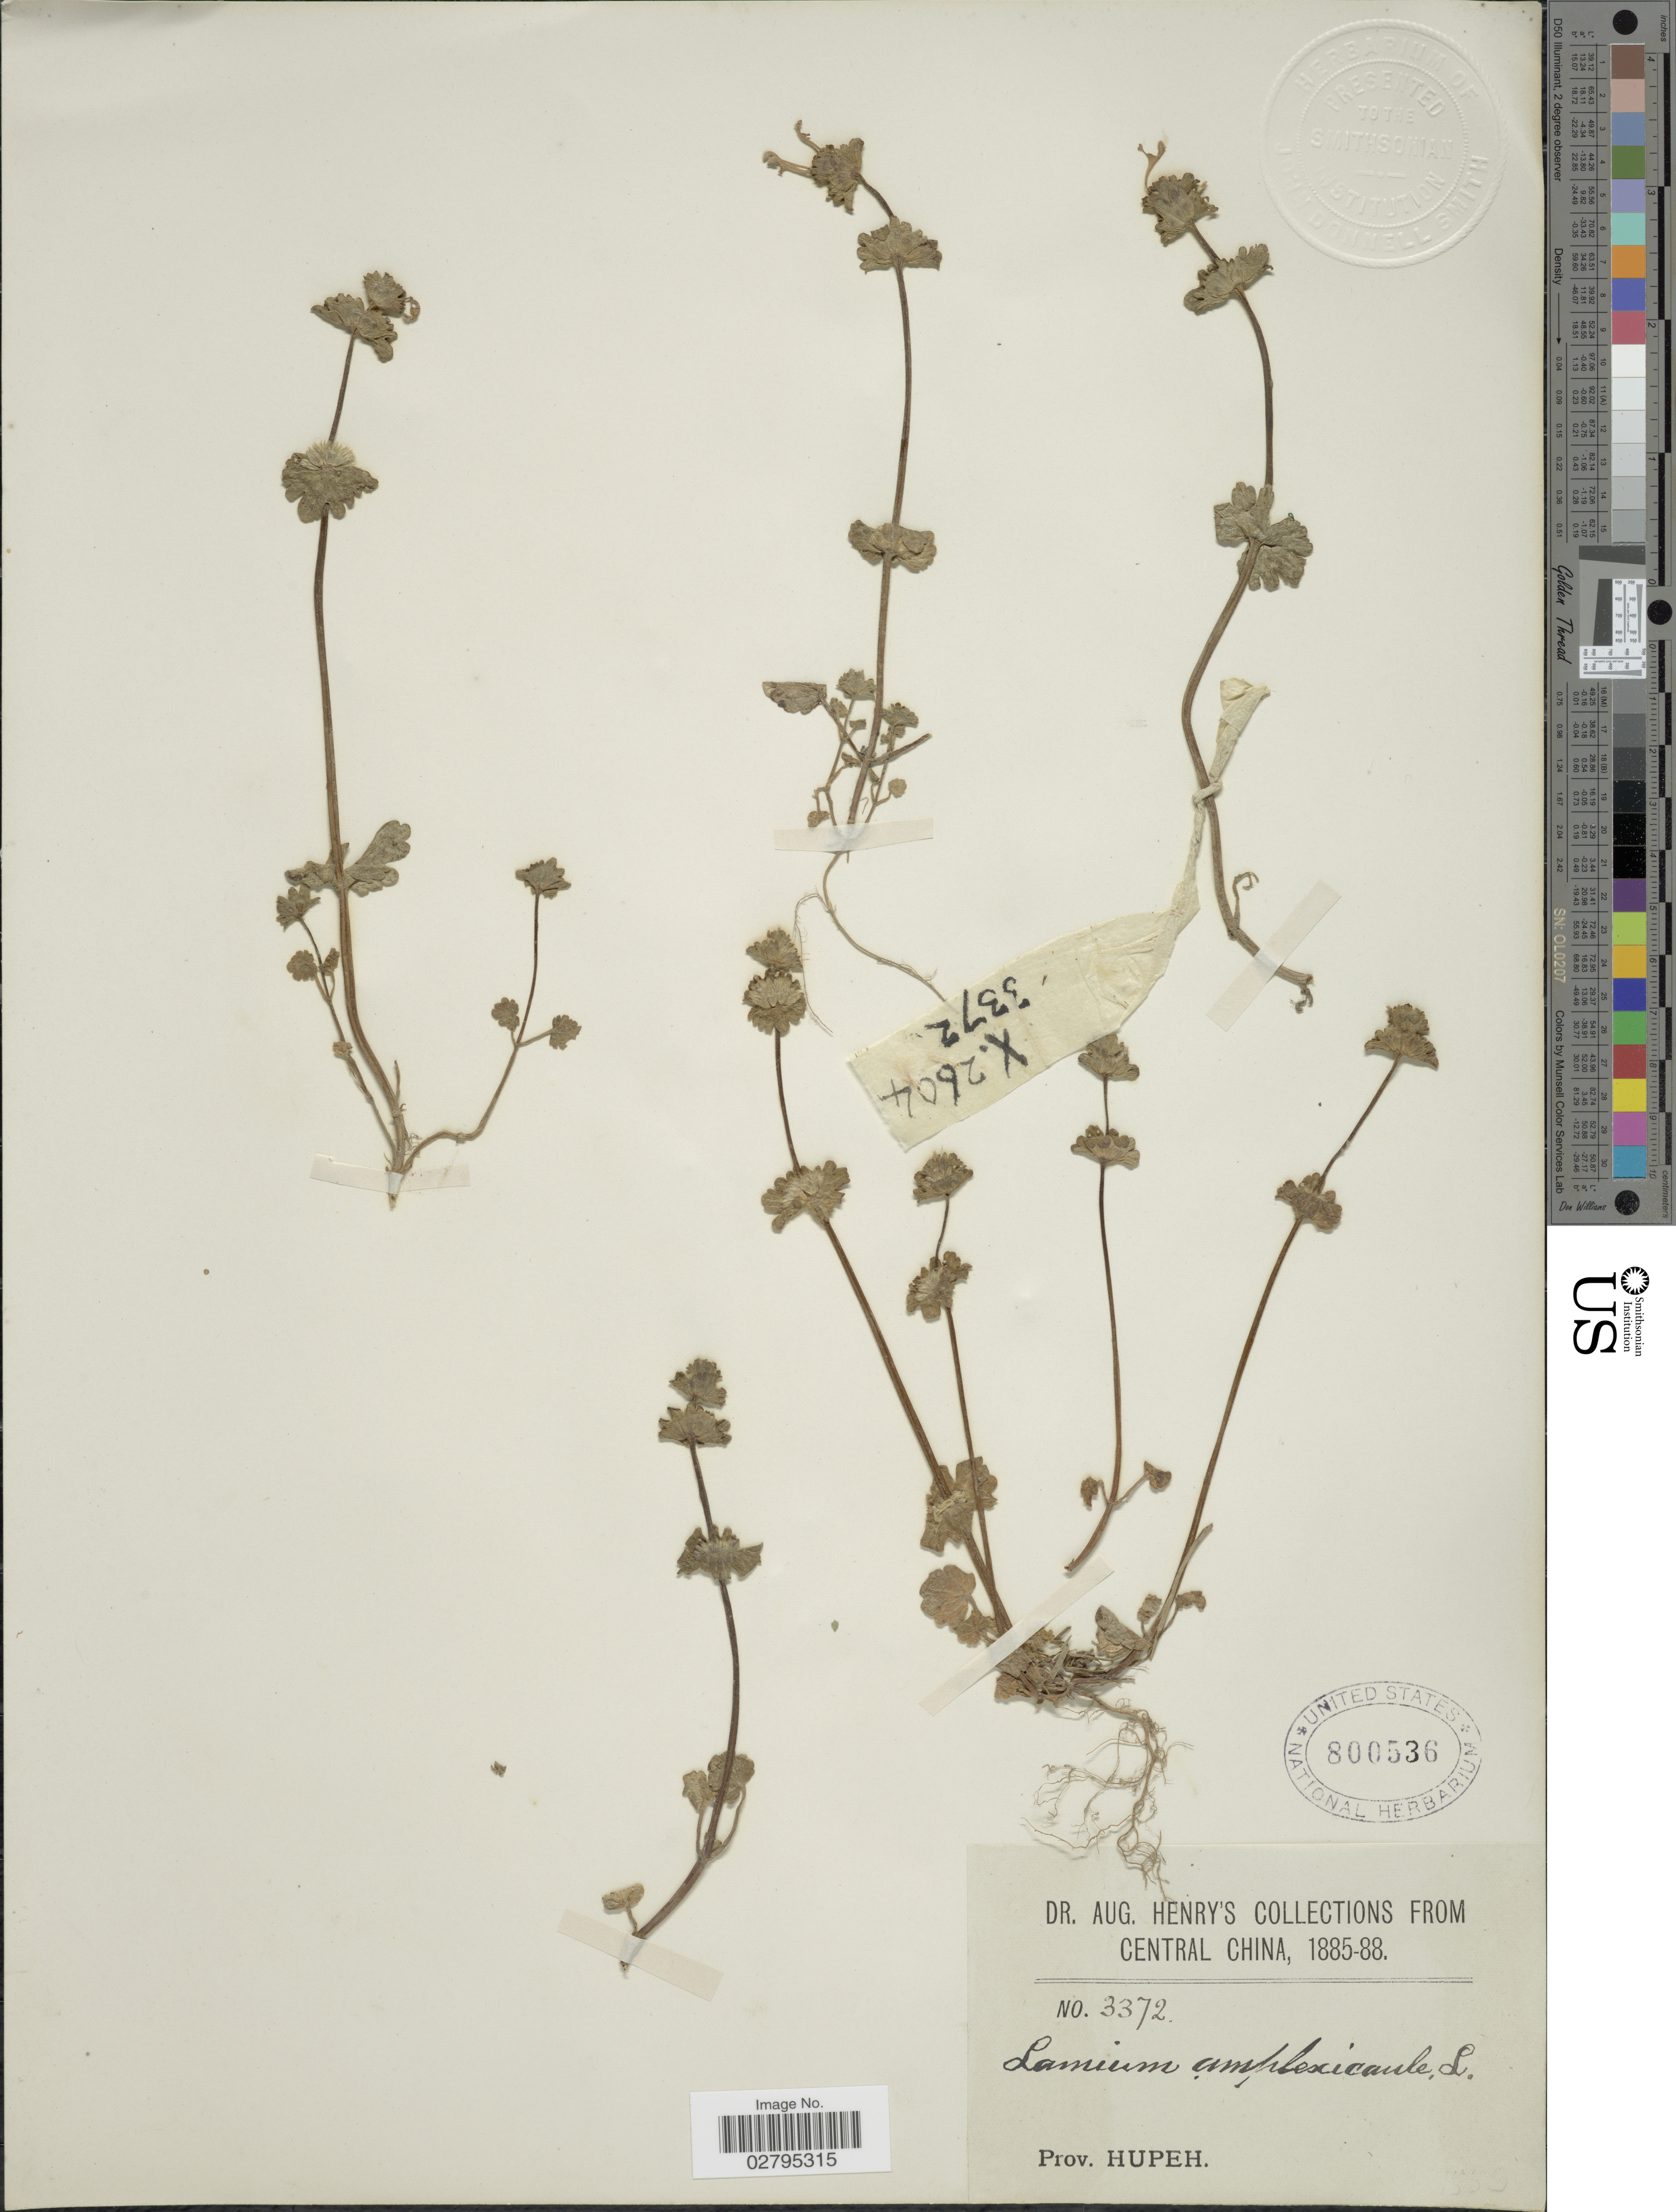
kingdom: Plantae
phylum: Tracheophyta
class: Magnoliopsida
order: Lamiales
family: Lamiaceae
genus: Lamium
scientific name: Lamium amplexicaule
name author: L.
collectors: A. Henry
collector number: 3372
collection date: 1885/1888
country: China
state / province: Hubei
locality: Central China, Prov. Hupeh.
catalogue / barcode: US 800536